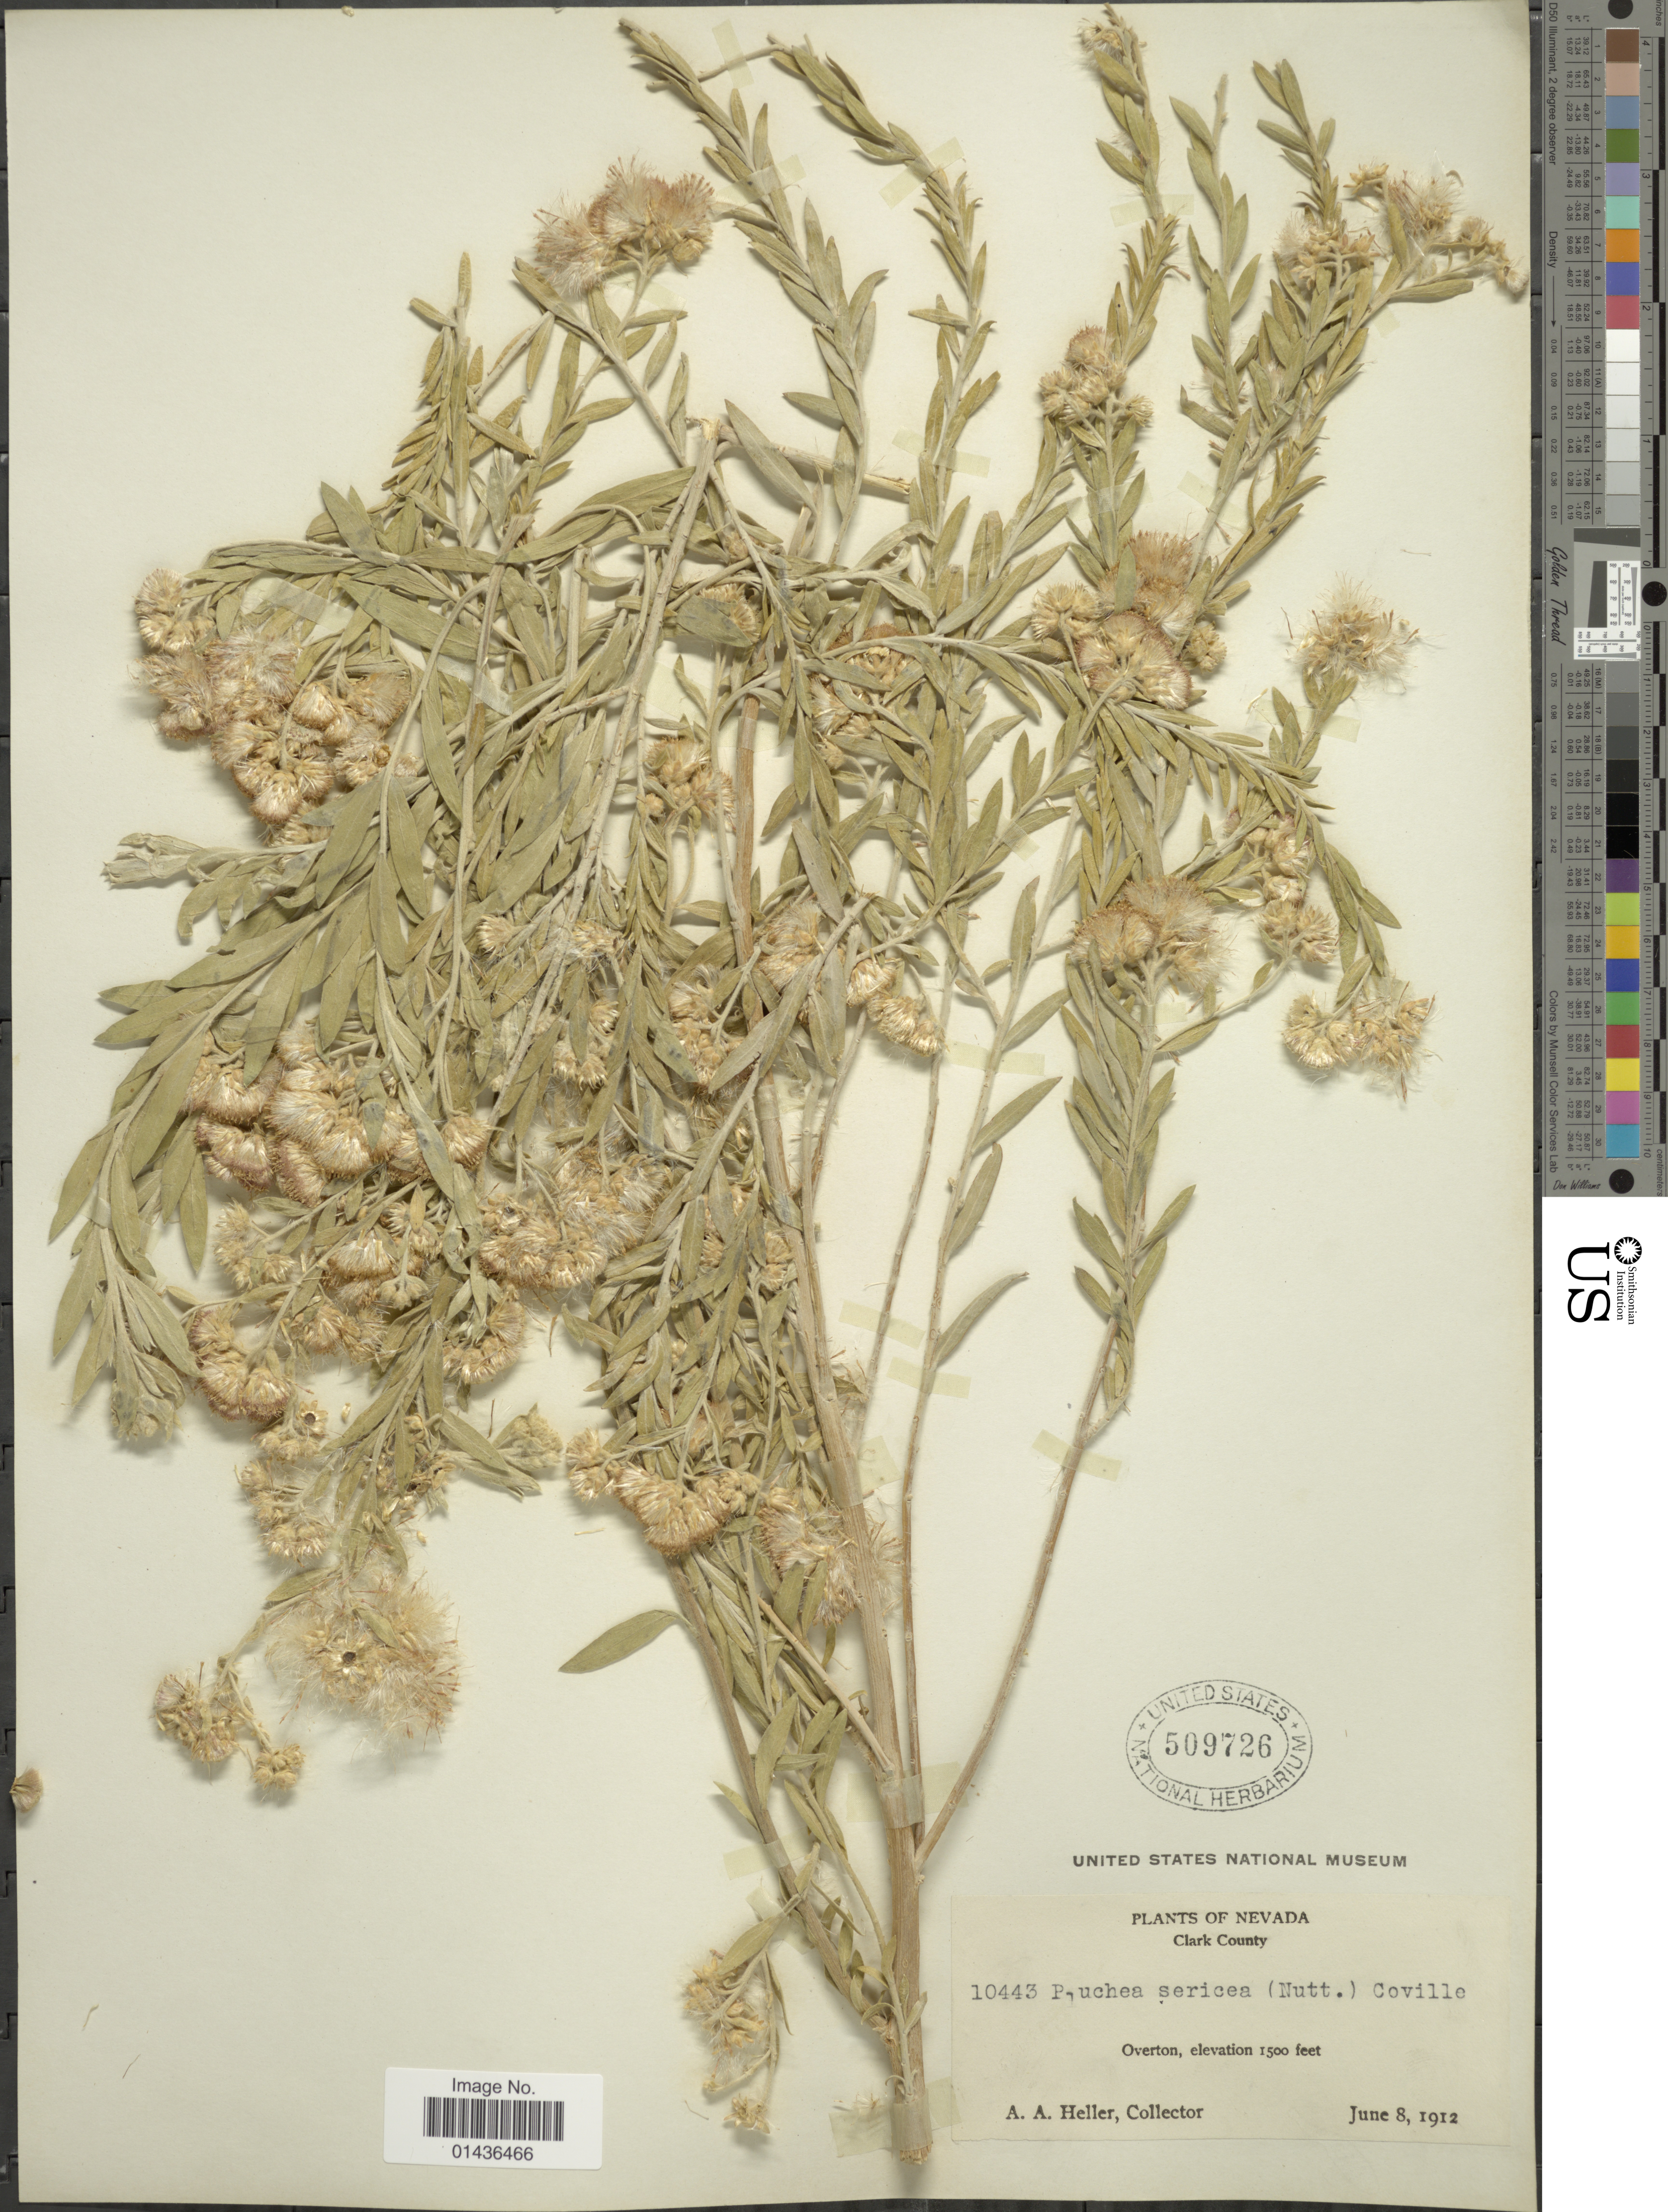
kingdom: Plantae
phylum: Tracheophyta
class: Magnoliopsida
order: Asterales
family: Asteraceae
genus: Pluchea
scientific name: Pluchea sericea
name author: (Nutt.) Coville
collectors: A. A. Heller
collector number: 10443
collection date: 1912-06-08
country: United States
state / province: Nevada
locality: Clark County, Overton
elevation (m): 457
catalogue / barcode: US 509726